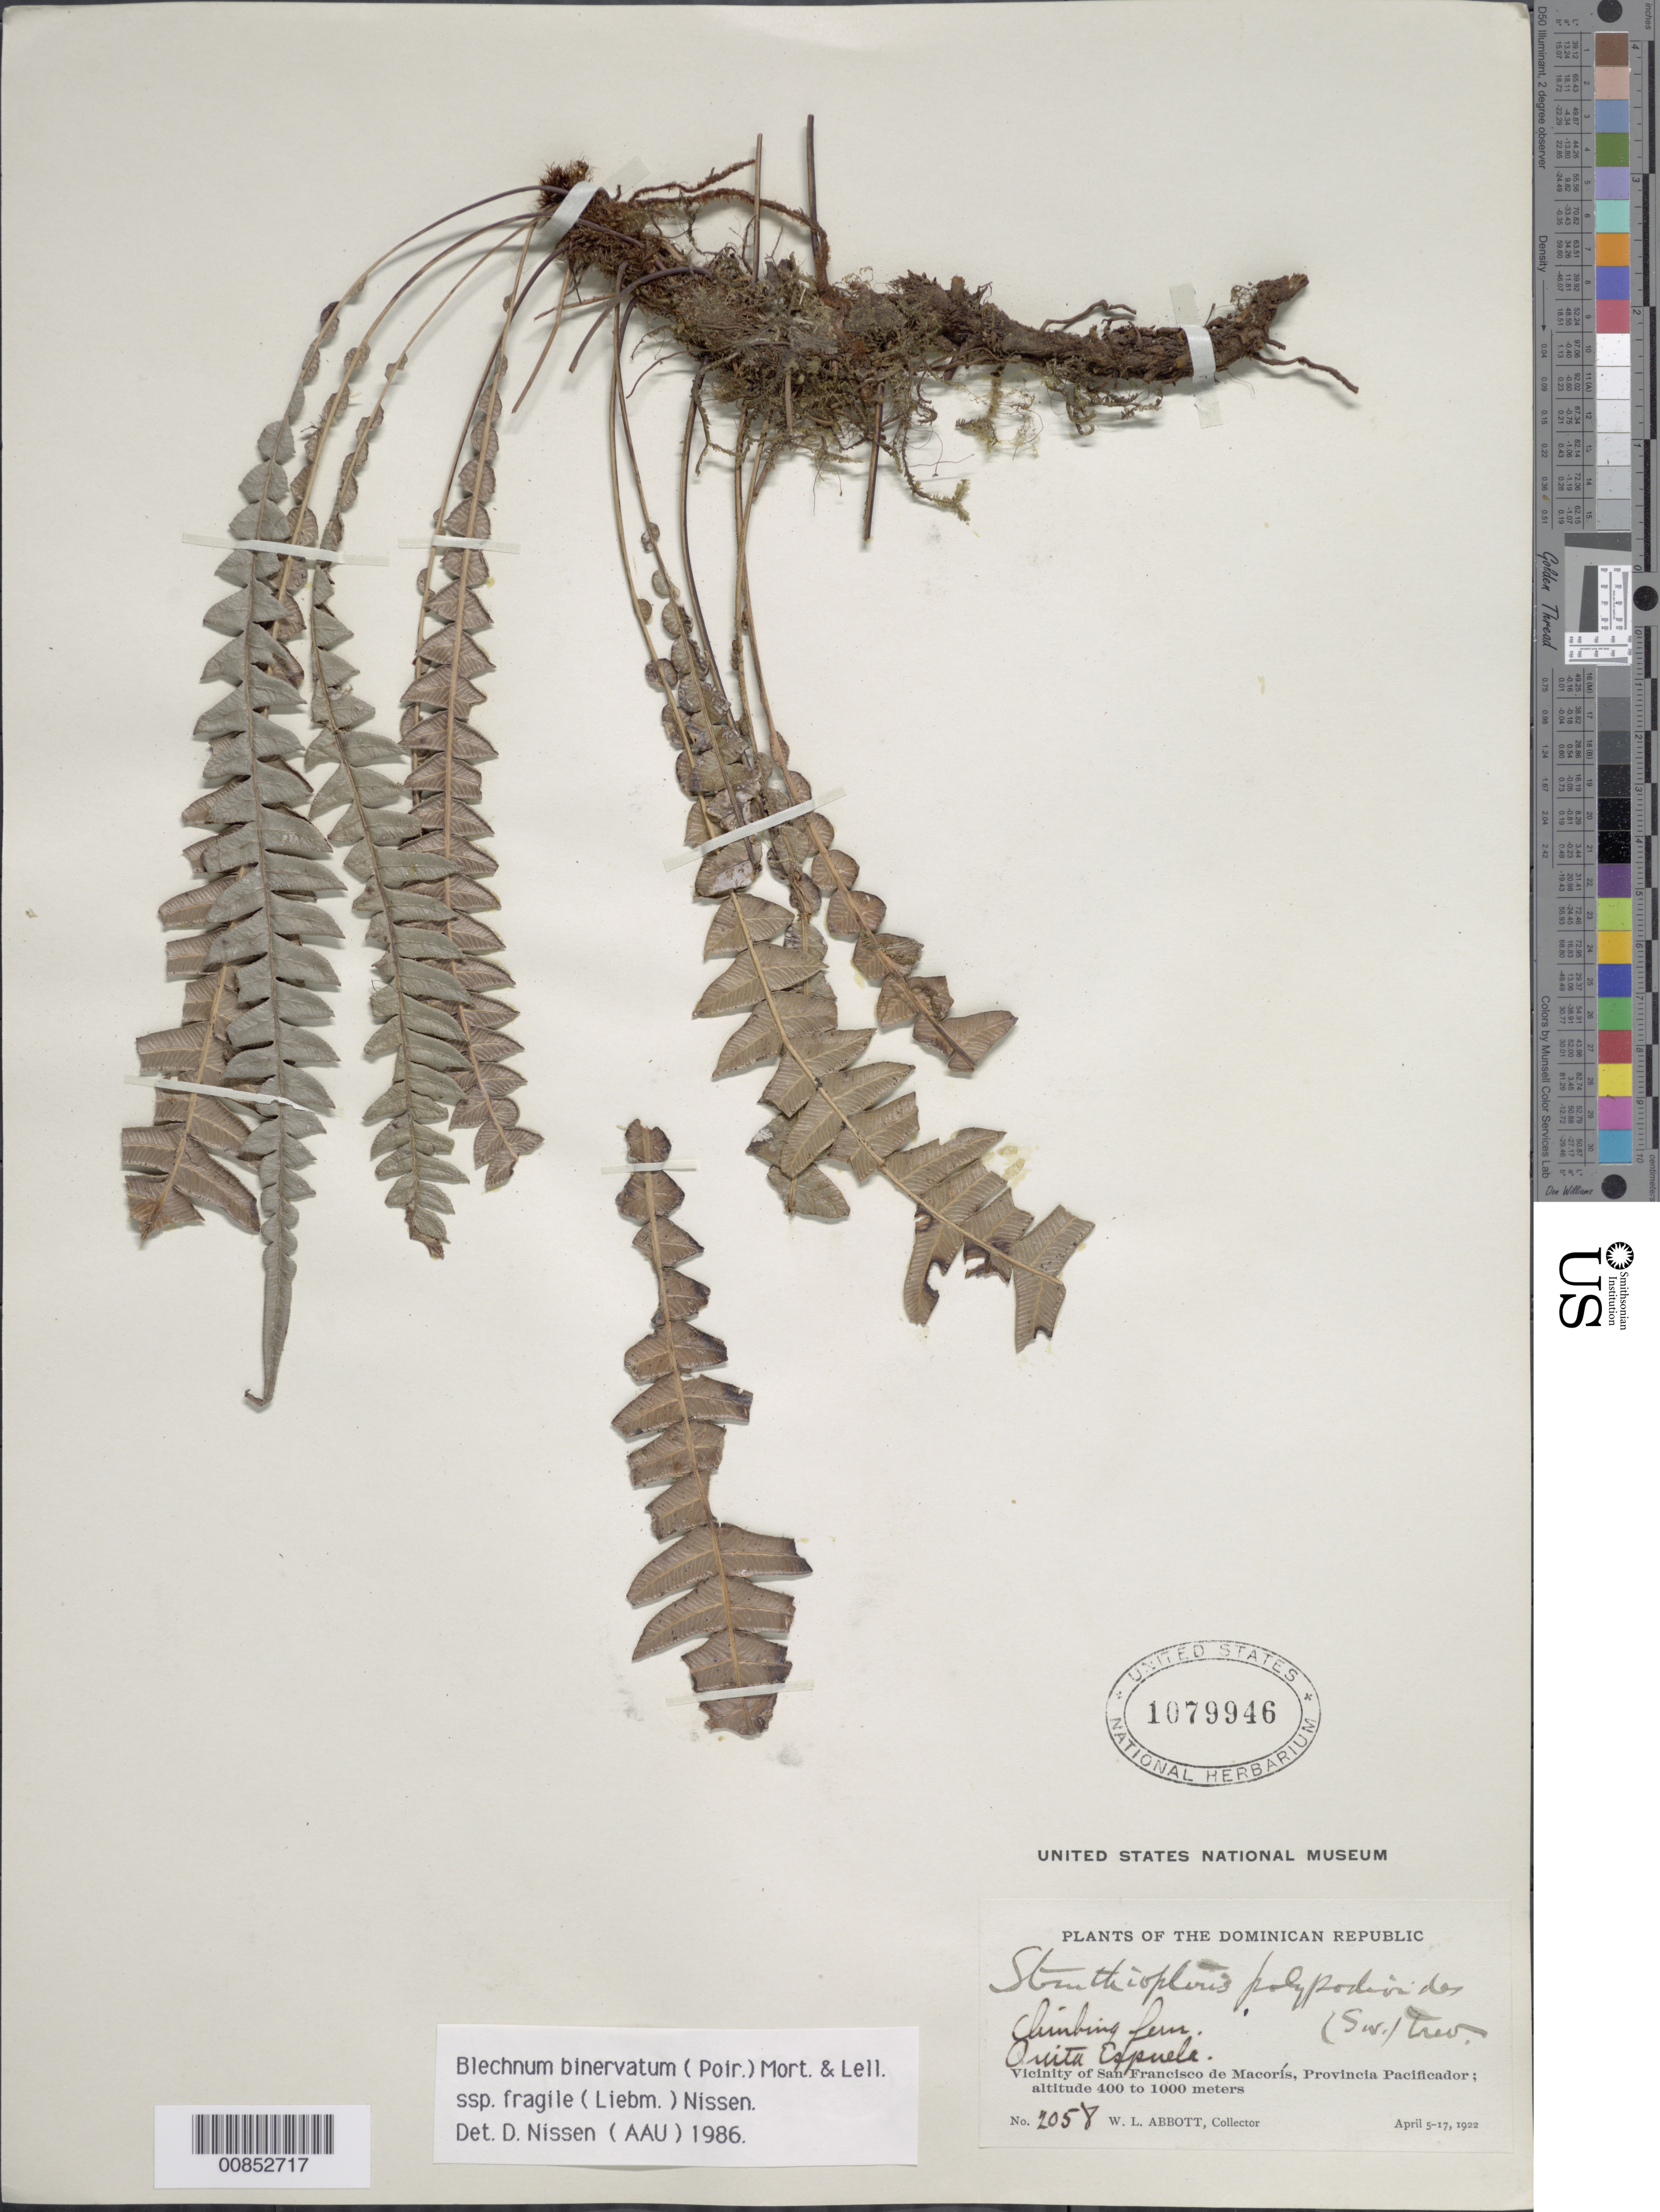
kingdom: Plantae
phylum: Tracheophyta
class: Polypodiopsida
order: Polypodiales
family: Blechnaceae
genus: Blechnum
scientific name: Blechnum fragile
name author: (Liebm.) C.V. Morton & Lellinger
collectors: W. L. Abbott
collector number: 2058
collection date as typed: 05 Apr 1922 to 17 Apr 1922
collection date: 1922-04-05/1922-04-17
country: Dominican Republic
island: Hispaniola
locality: Prov. Pacificador, vicinity San Francisco de Macorís, Quita Espuela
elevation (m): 400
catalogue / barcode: US 1079946